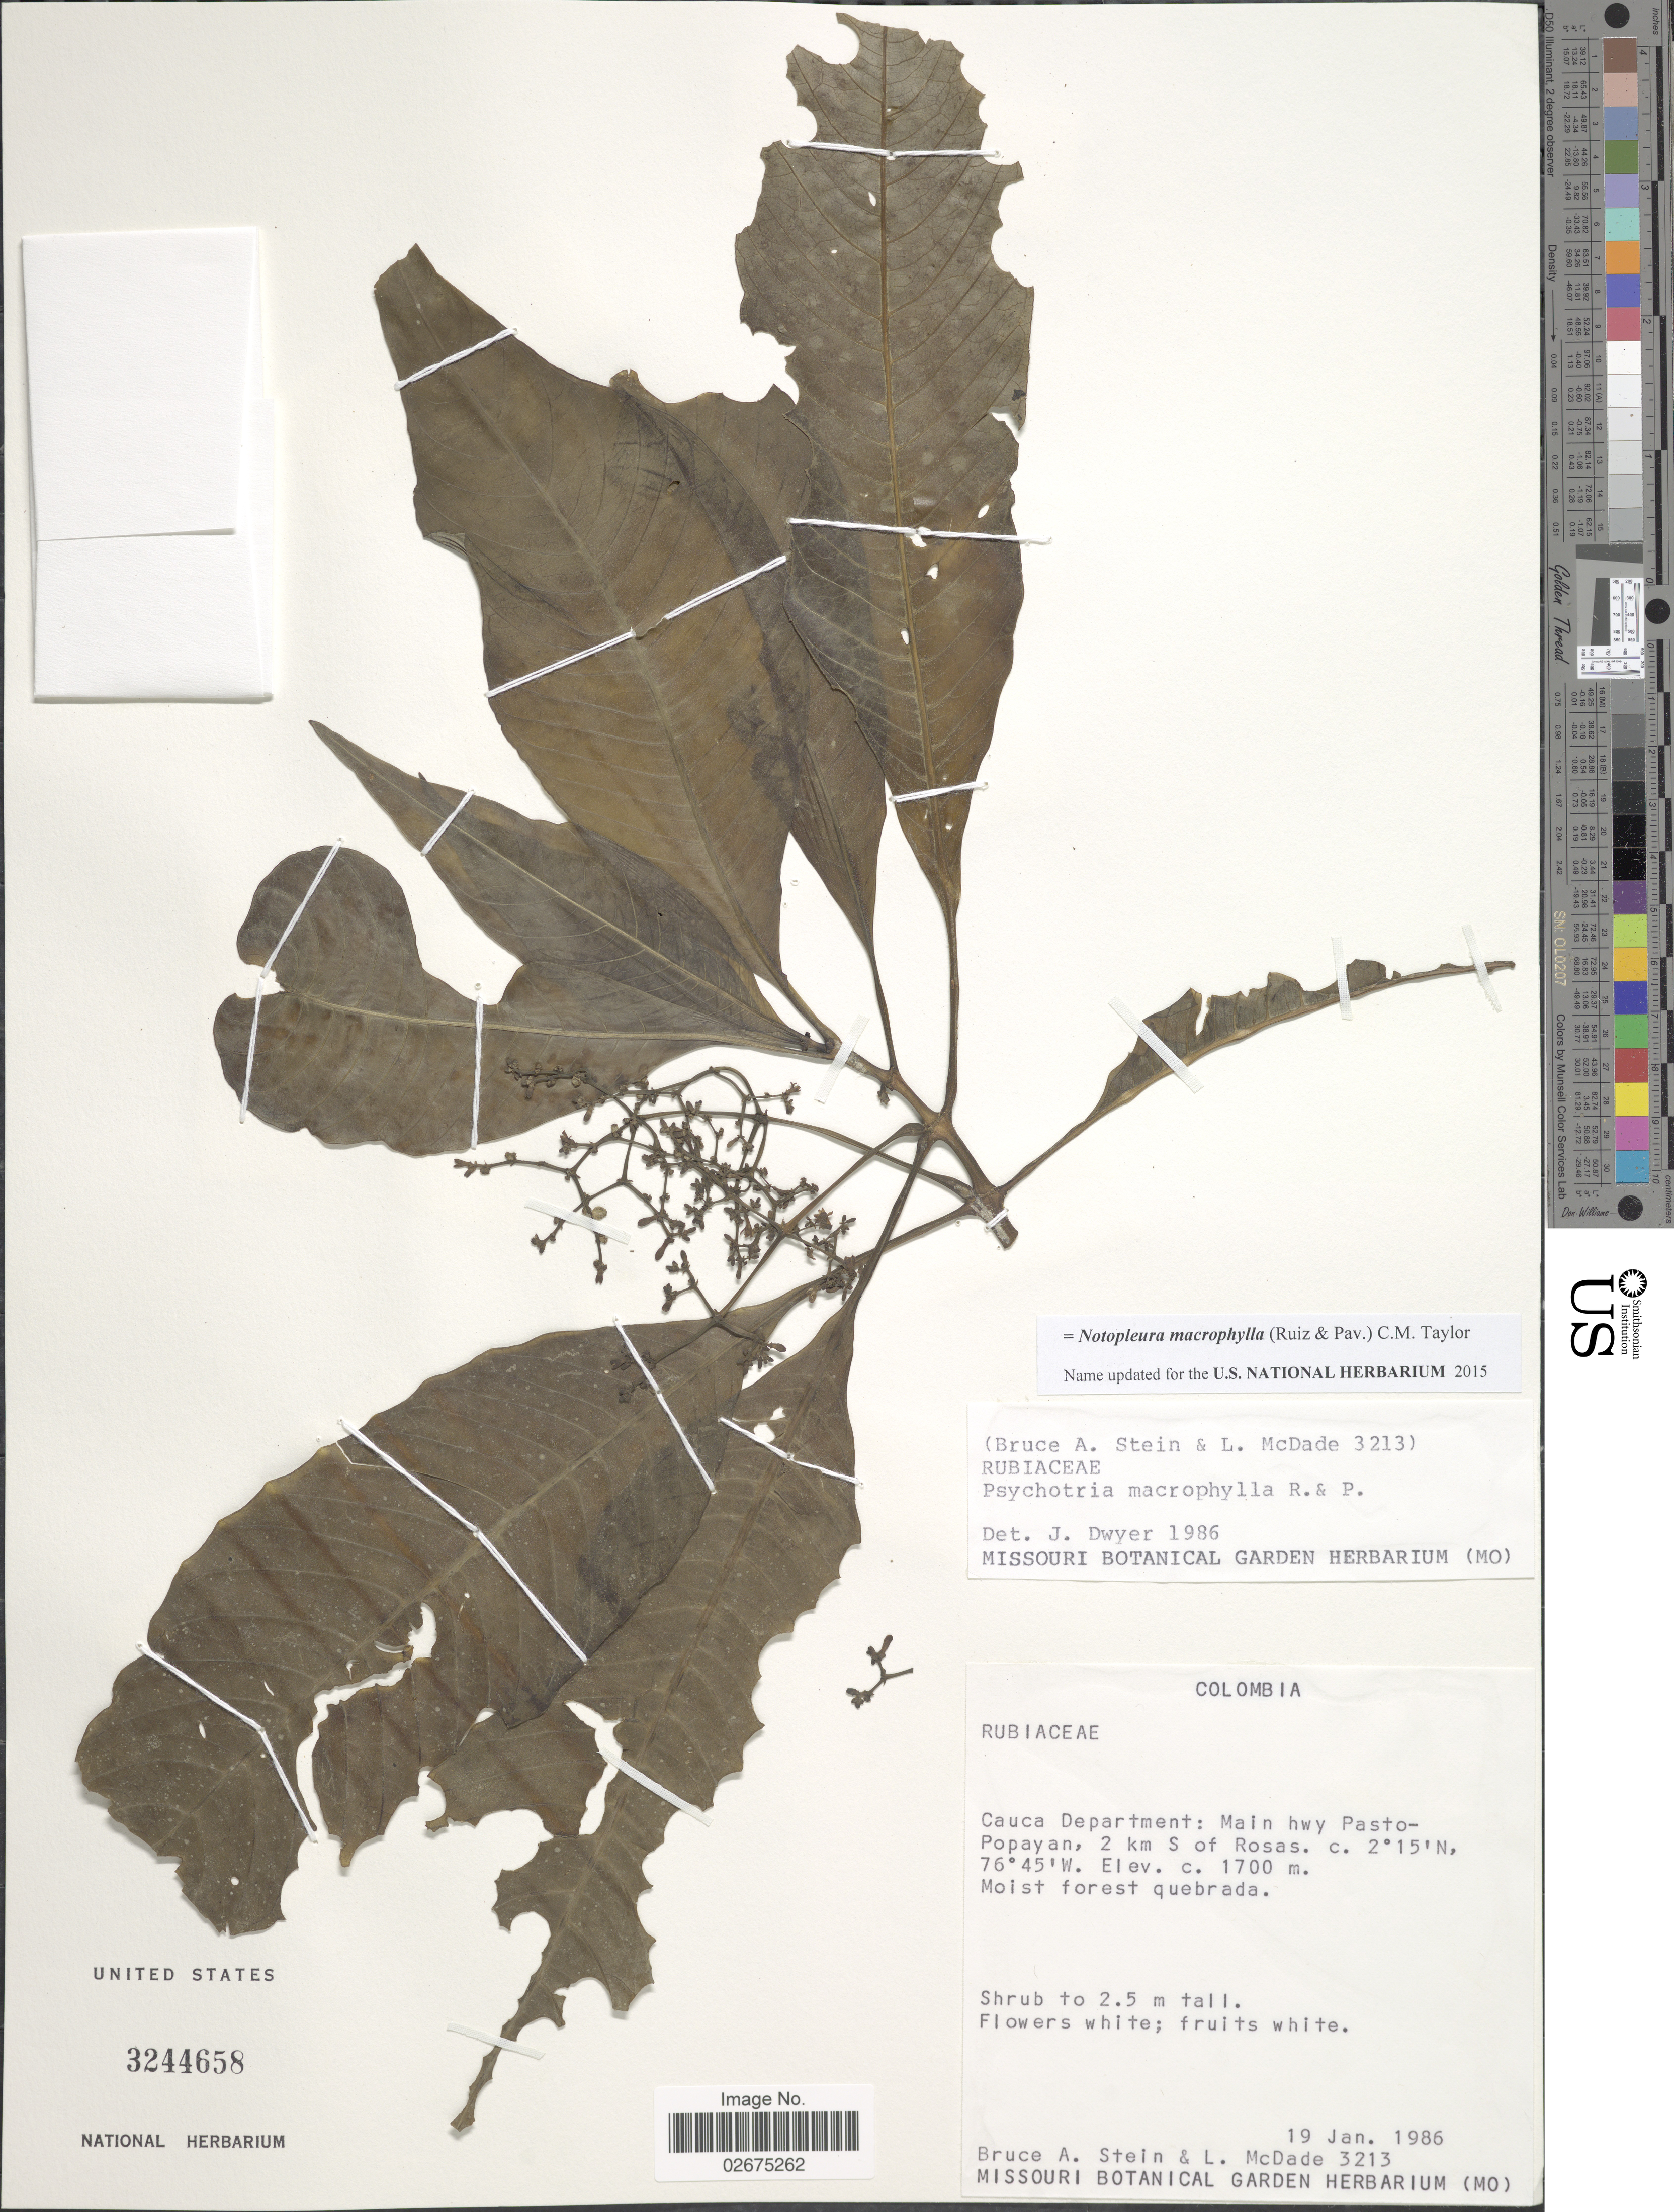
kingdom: Plantae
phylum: Tracheophyta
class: Magnoliopsida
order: Gentianales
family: Rubiaceae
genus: Notopleura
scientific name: Notopleura macrophylla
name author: (Ruiz & Pav.) C.M. Taylor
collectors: B. A. Stein & L. McDade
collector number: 3213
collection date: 1986-01-19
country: Colombia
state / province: Cauca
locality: Cauca Department: Main hwy Pasto-Popayan, 2 km S of Rosas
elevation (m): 1700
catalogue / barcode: US 3244658